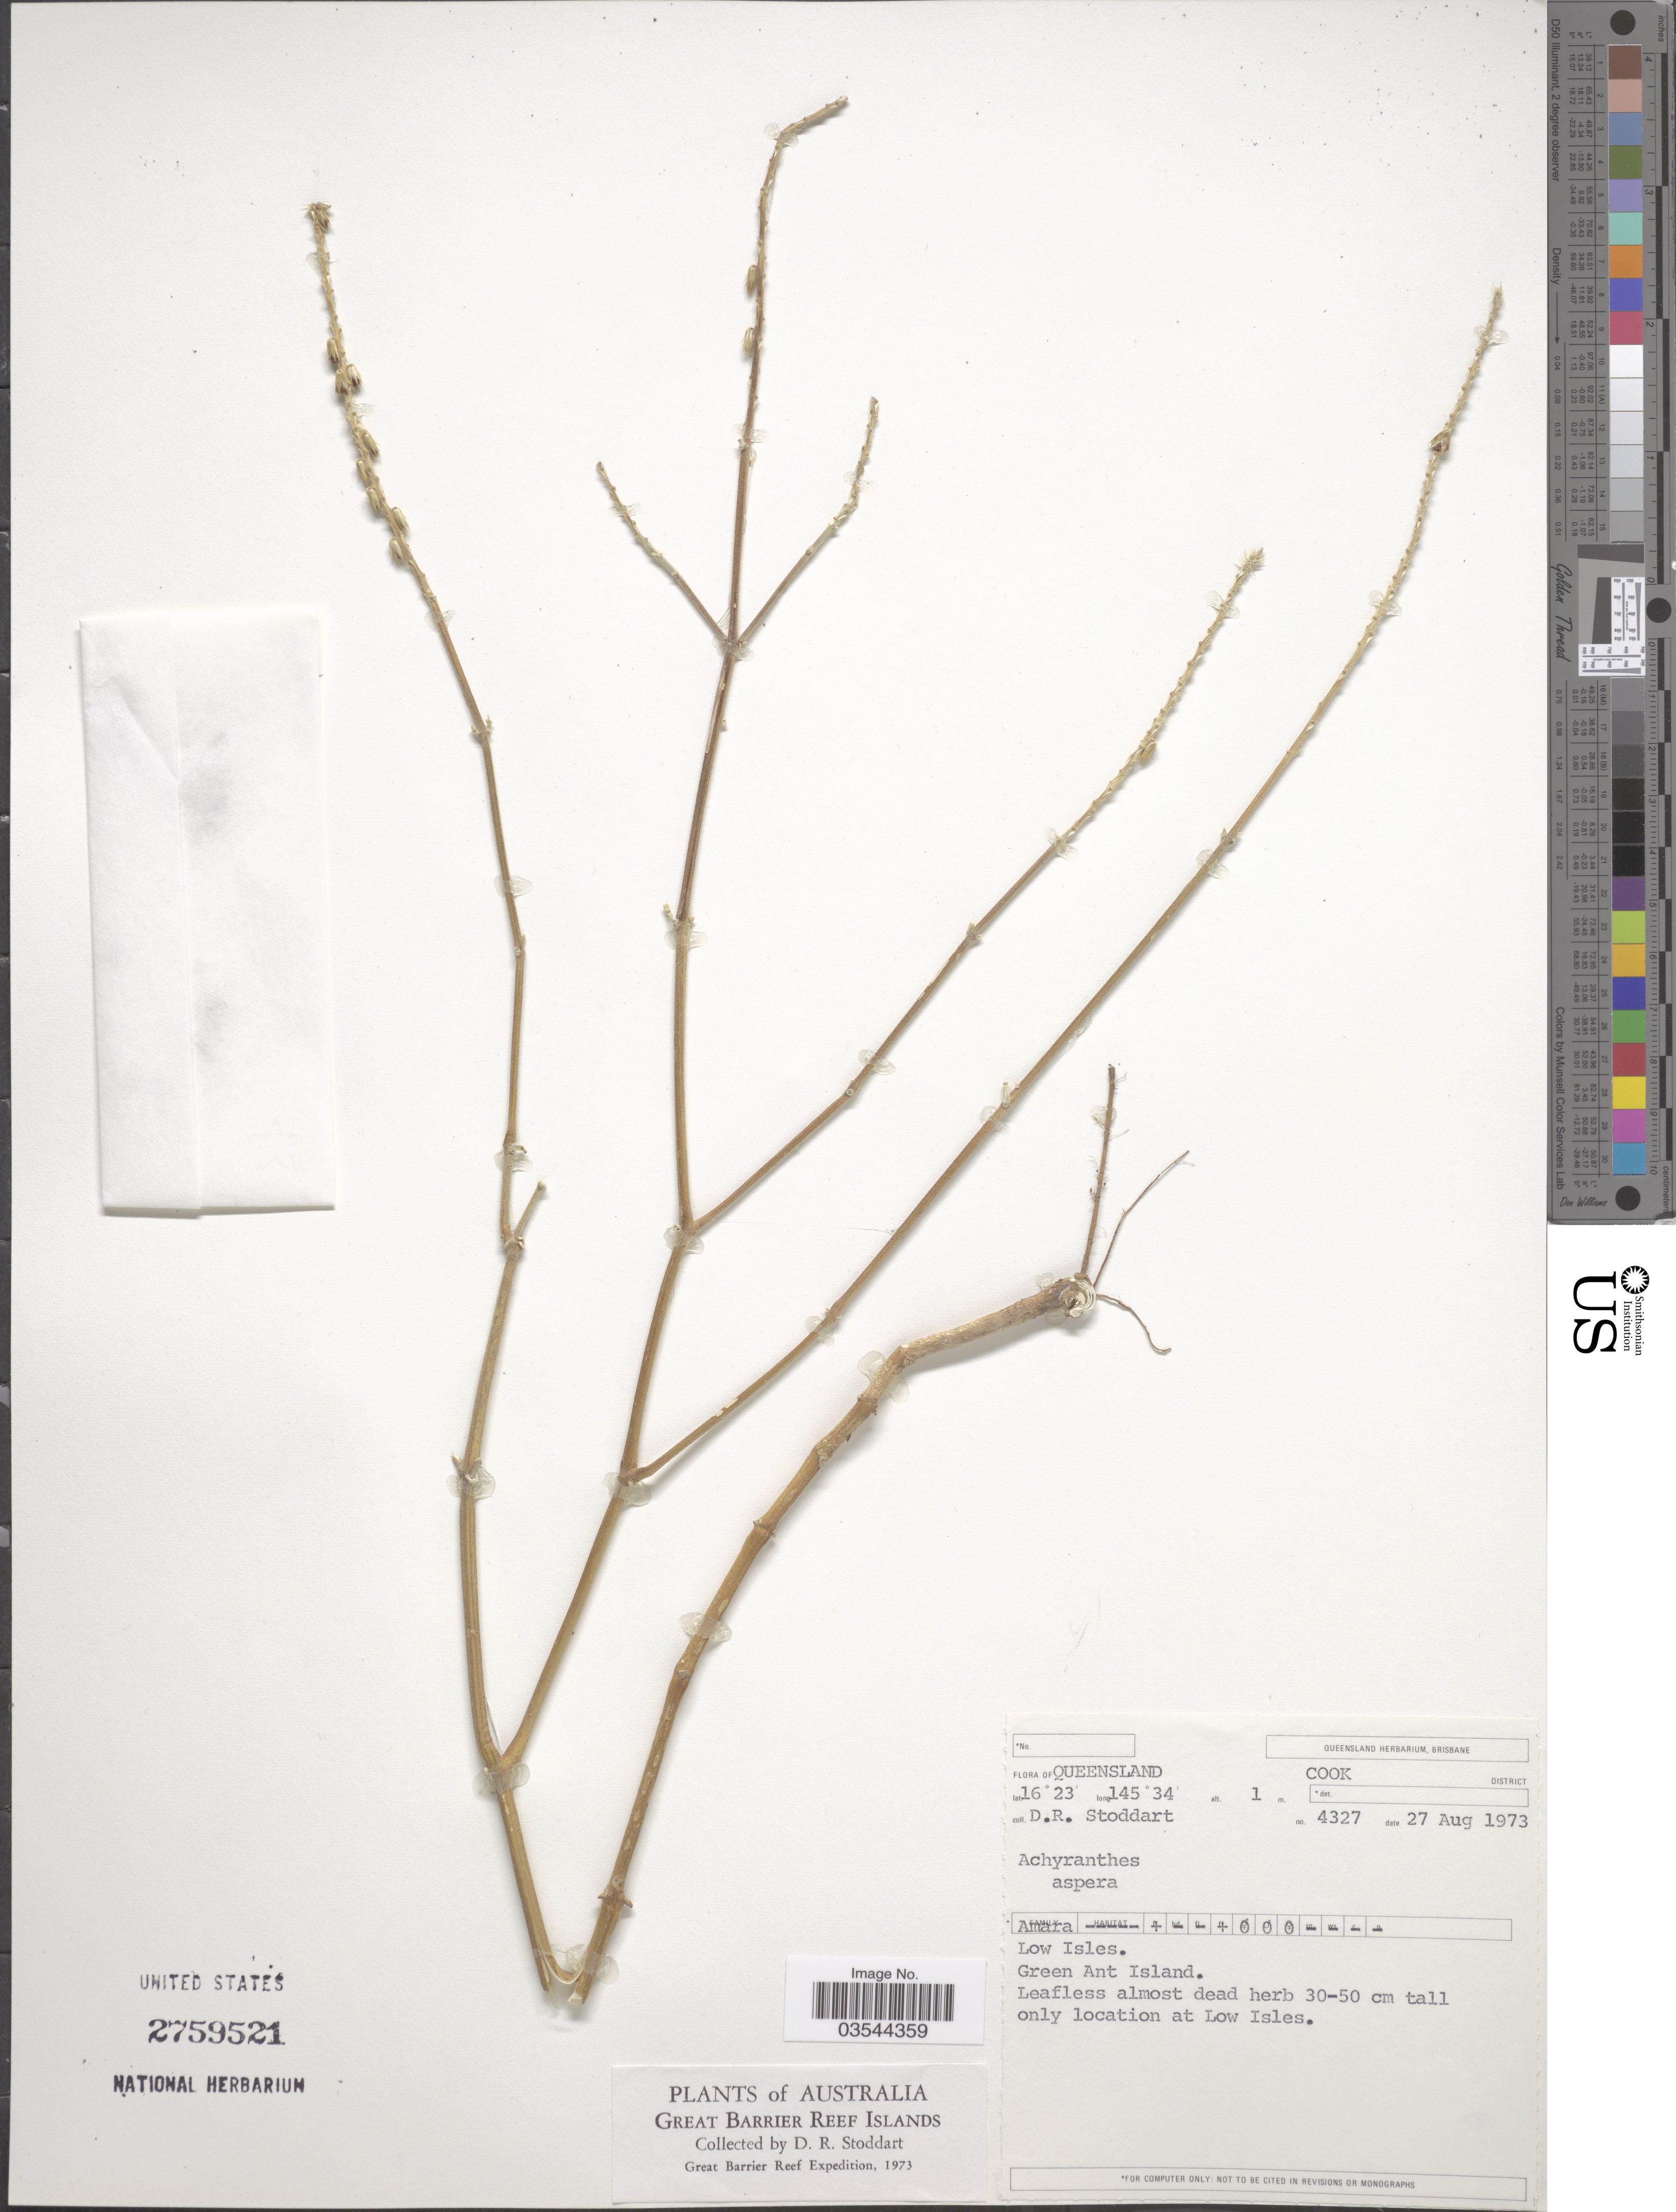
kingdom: Plantae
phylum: Tracheophyta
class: Magnoliopsida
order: Caryophyllales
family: Amaranthaceae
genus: Achyranthes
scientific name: Achyranthes aspera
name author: L.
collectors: D. R. Stoddart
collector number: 4327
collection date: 1973-08-27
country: Australia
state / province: Queensland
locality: Cook District. Low Isles. Green Ant Island. Great Barrier Reef Islands.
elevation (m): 1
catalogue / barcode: US 2759521